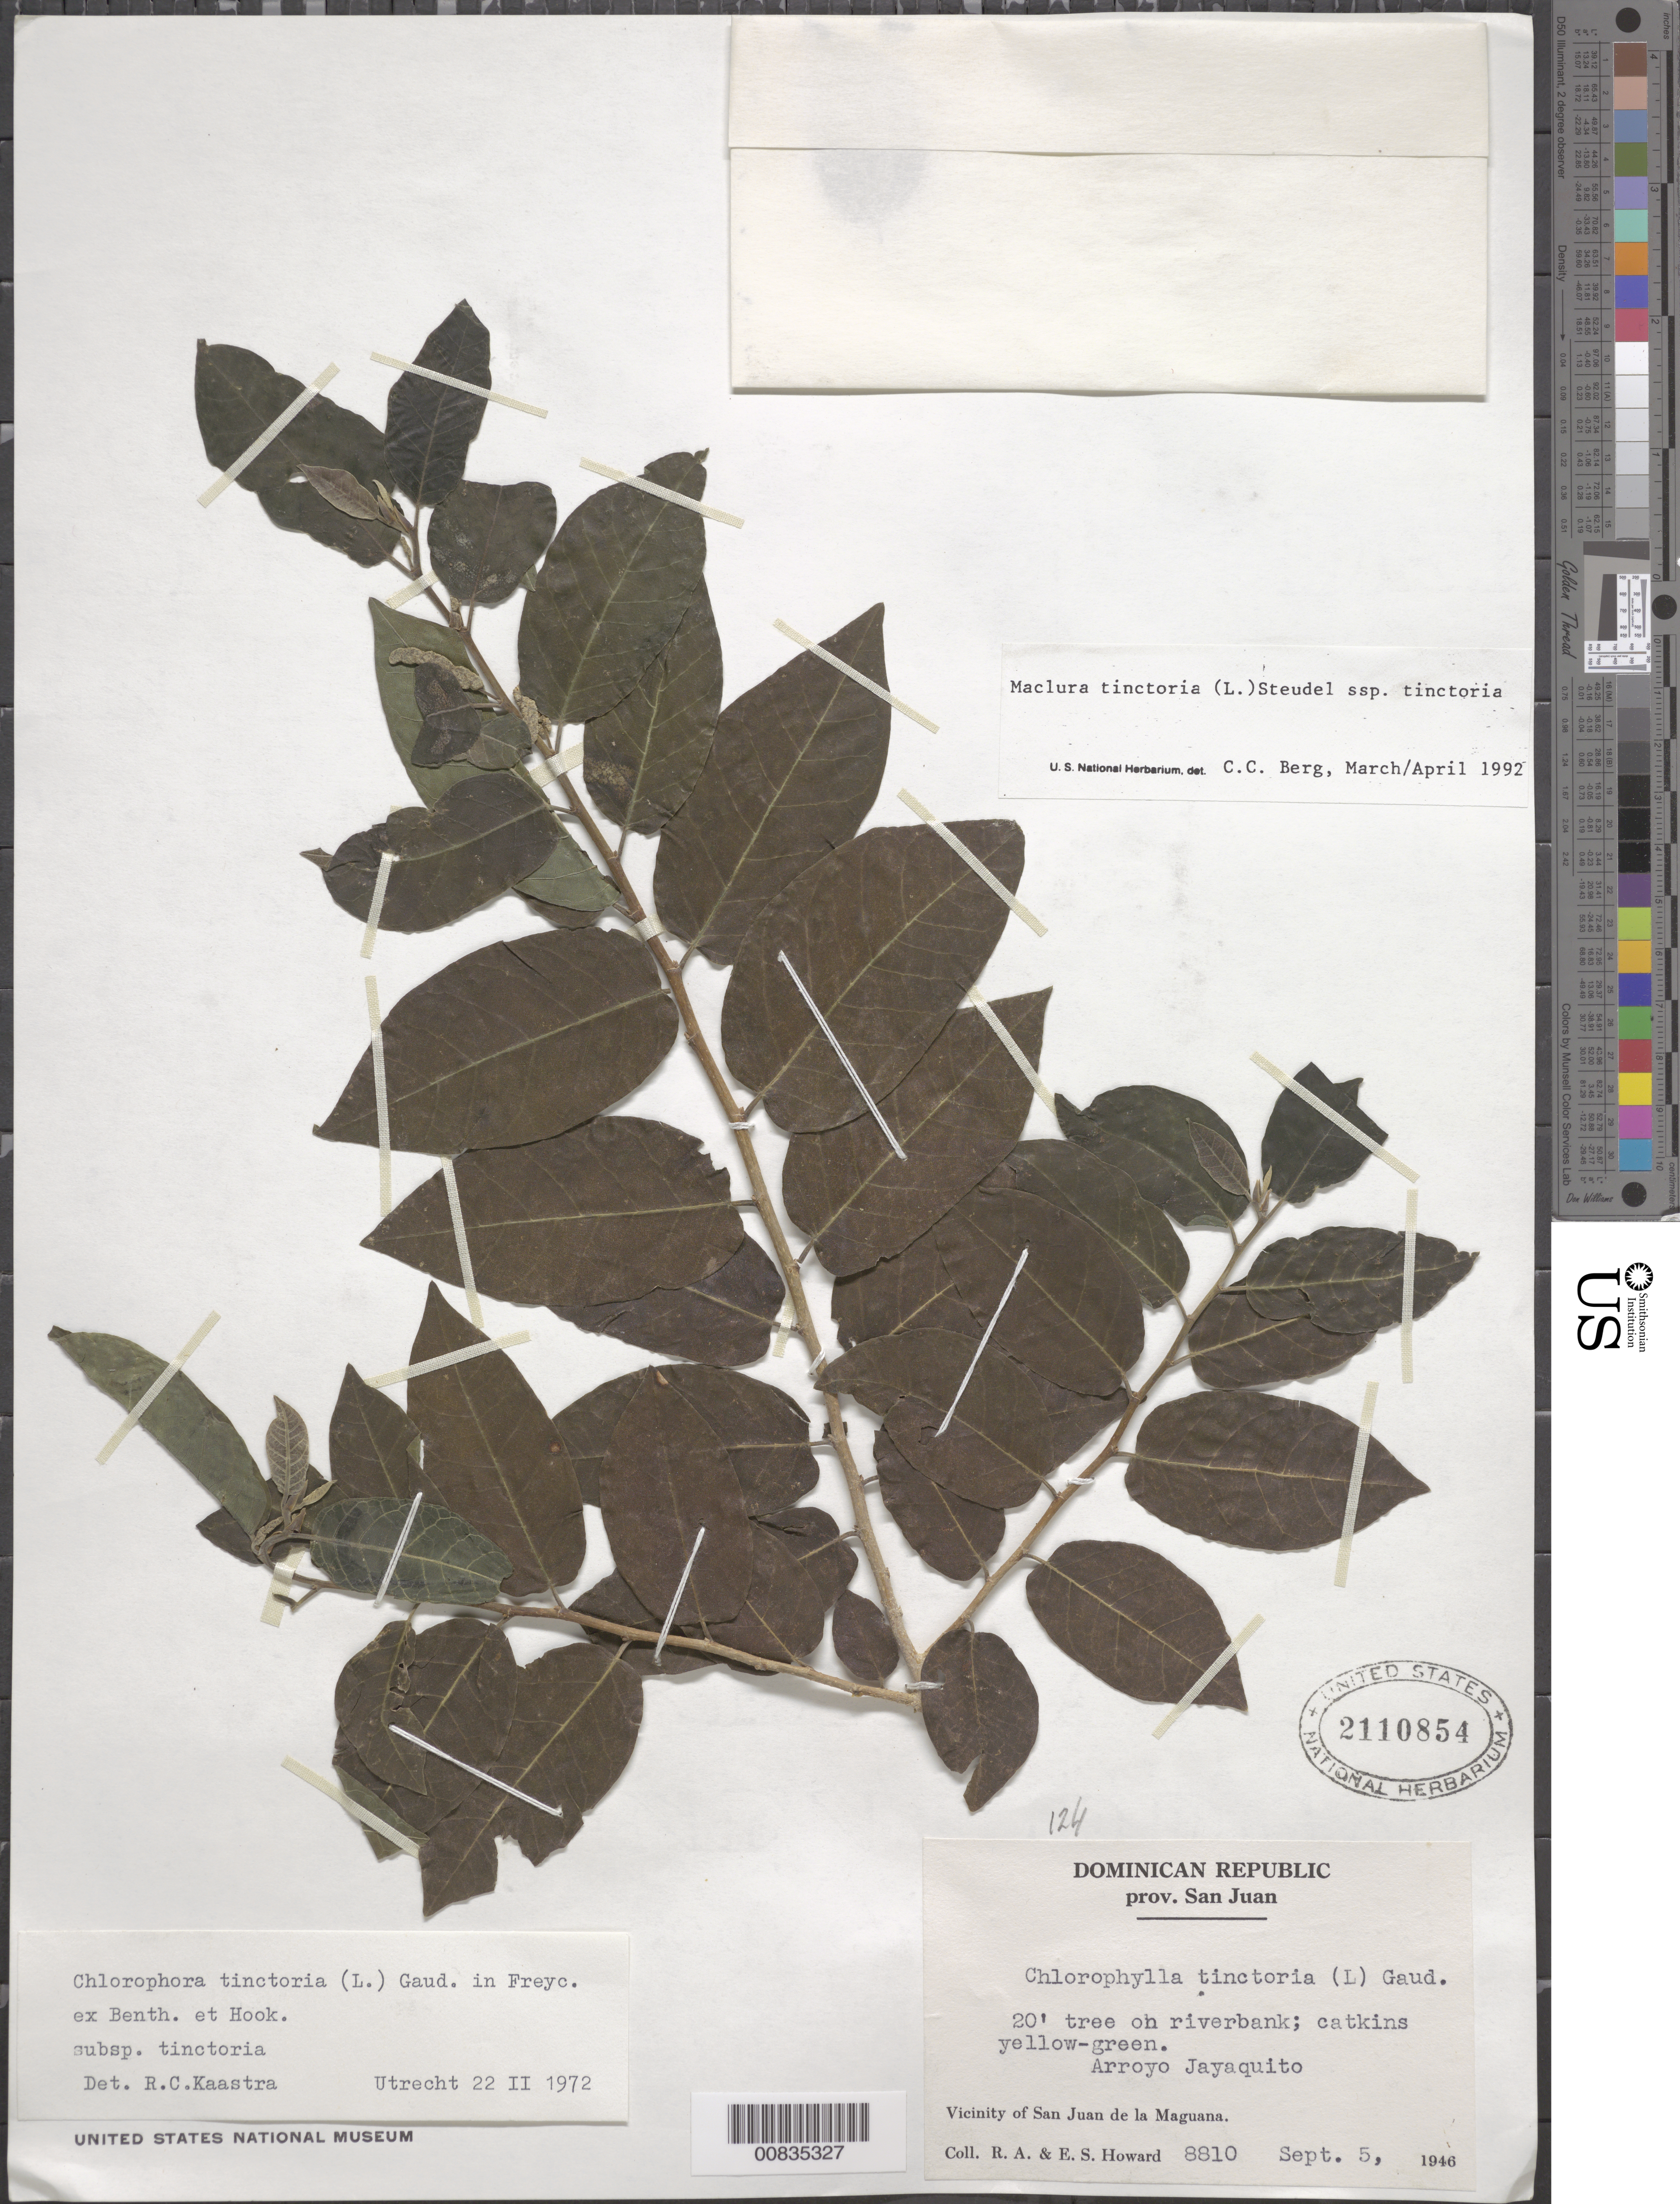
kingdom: Plantae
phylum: Tracheophyta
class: Magnoliopsida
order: Rosales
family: Moraceae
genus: Maclura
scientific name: Maclura tinctoria subsp. tinctoria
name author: (L.) D. Don ex Steud.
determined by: Berg, C. C.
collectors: R. A. Howard & E. S. Howard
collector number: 8810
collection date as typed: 05 Sep 1946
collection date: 1946-09-05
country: Dominican Republic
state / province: San Juan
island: Hispaniola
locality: Vicinity of San Juan de la Maguana. Arroyo Jayaquito.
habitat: Riverbank.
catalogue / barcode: US 2110854